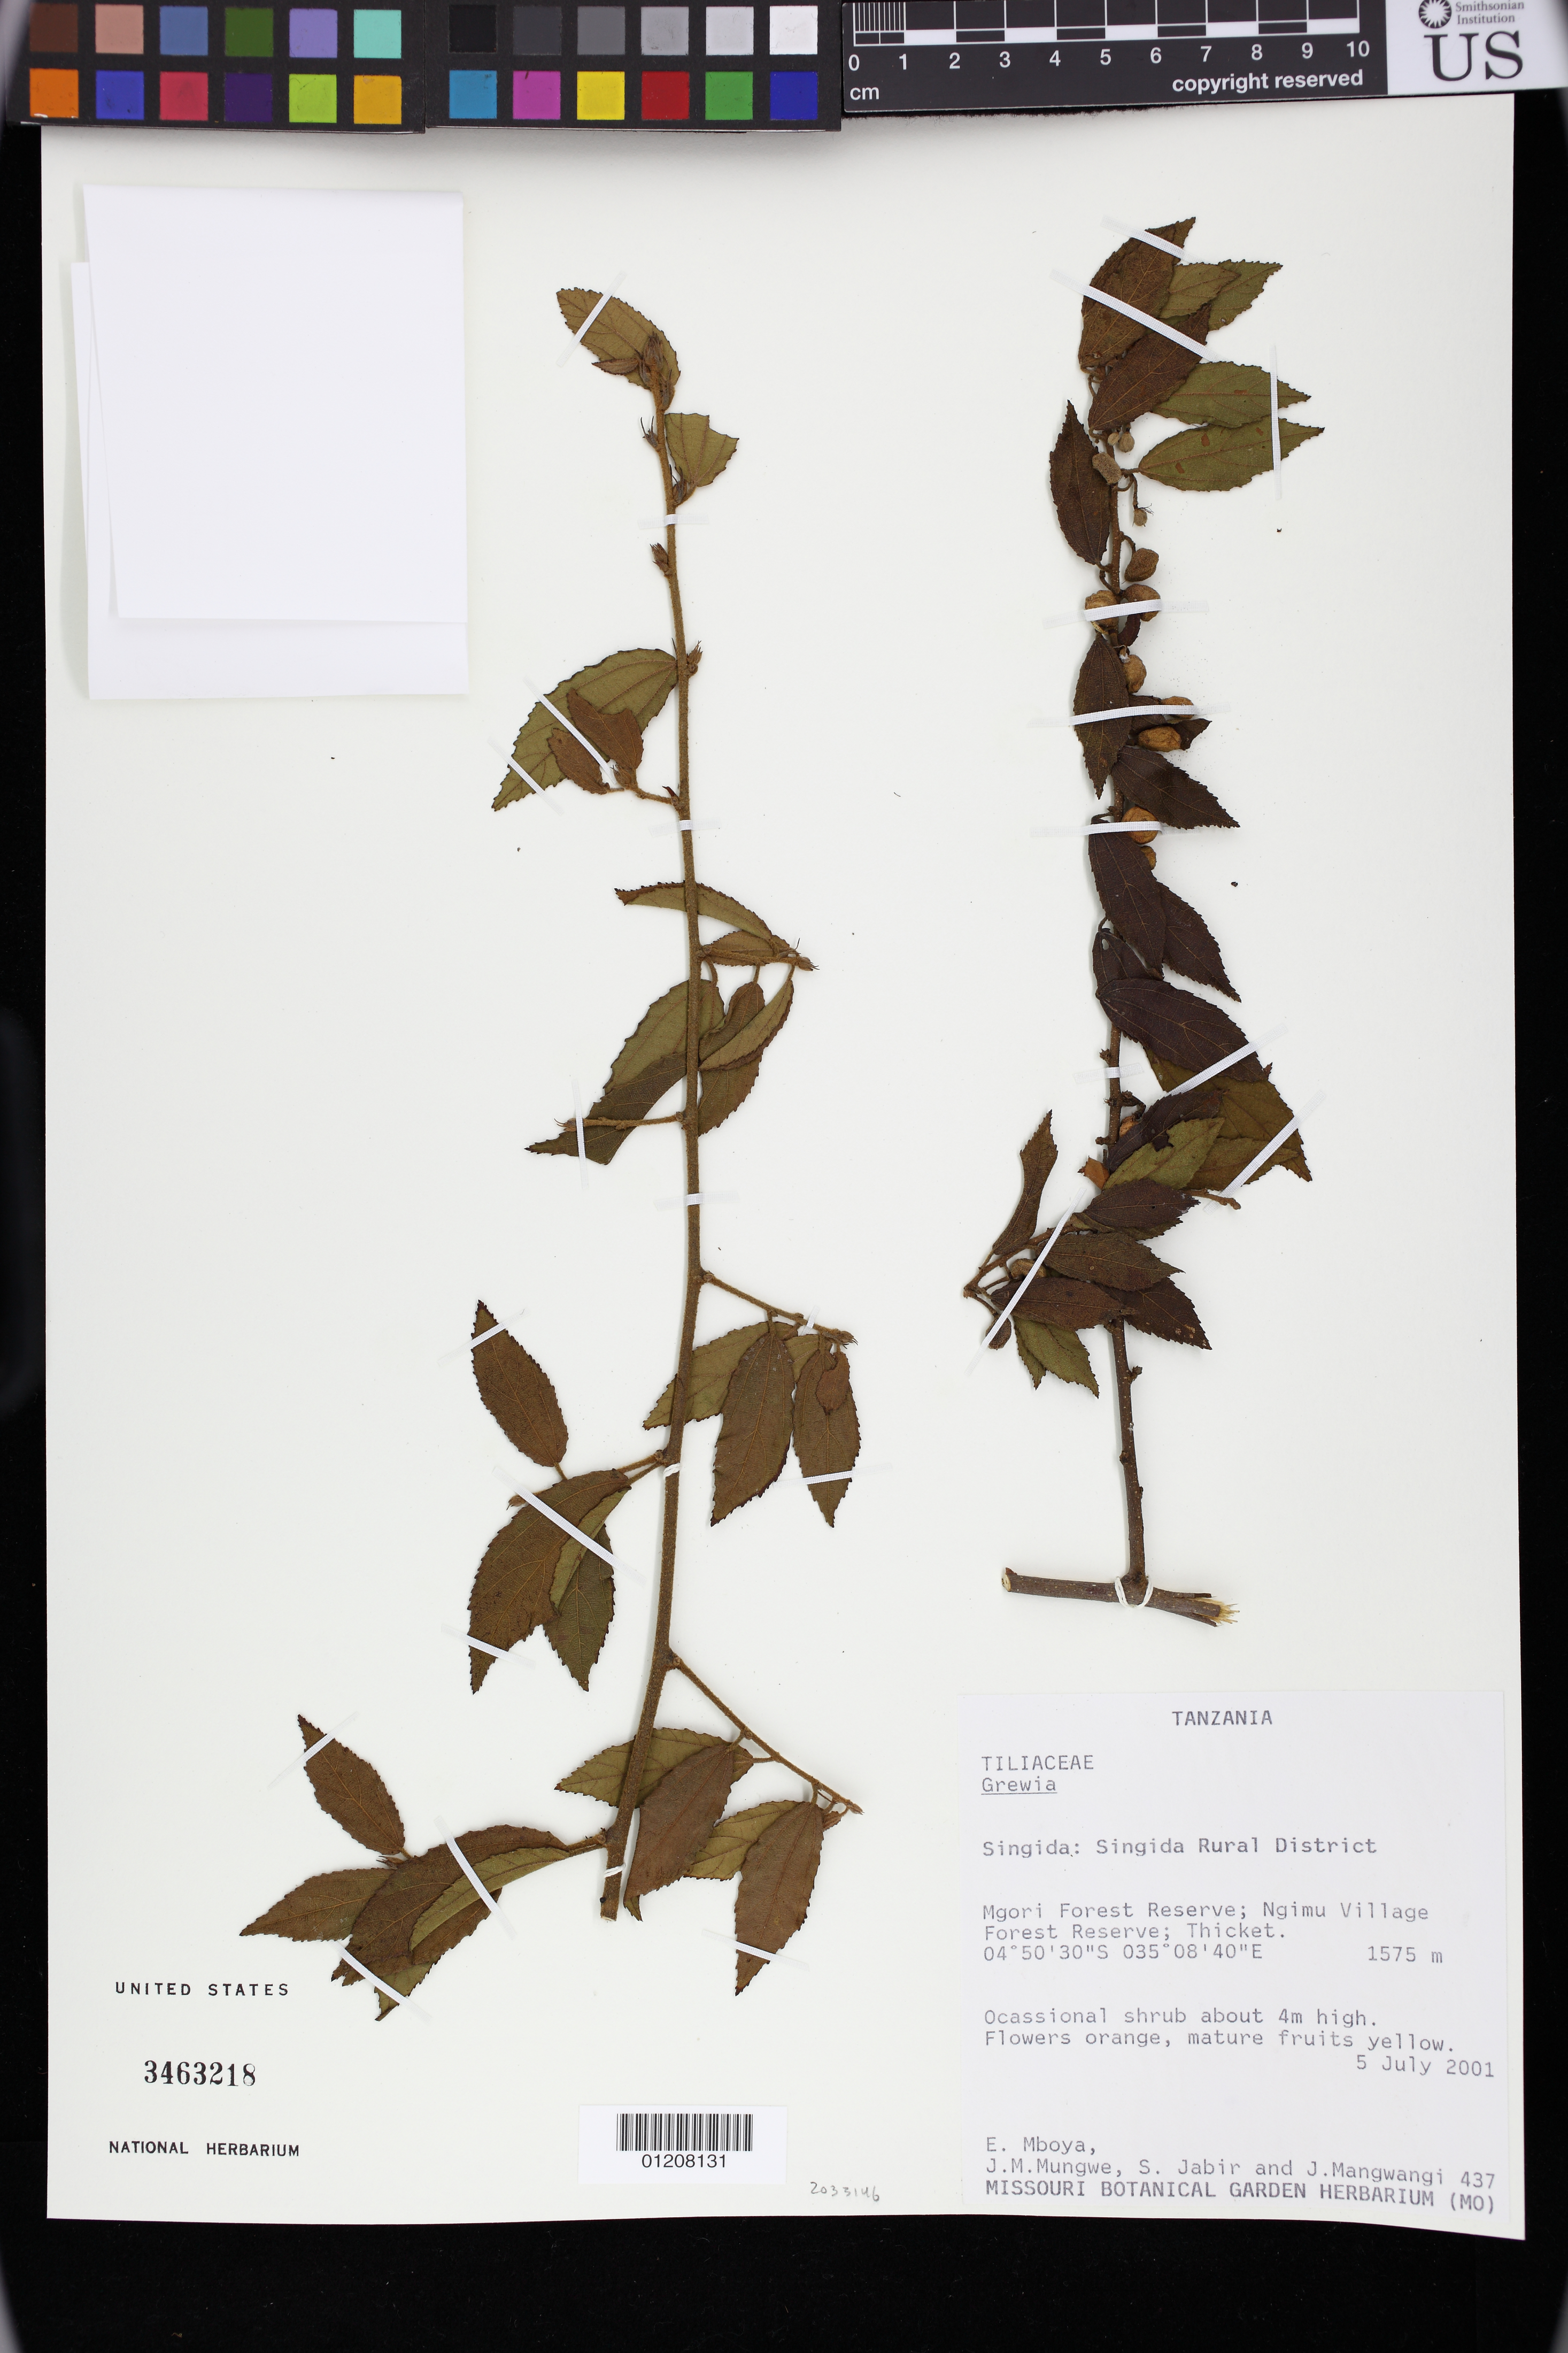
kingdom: Plantae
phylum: Tracheophyta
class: Magnoliopsida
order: Malvales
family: Malvaceae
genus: Grewia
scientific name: Grewia sp.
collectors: E. Mboya, J. Mungwe, M. Jabir & Mangwangi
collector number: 437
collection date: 2001-07-05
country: Tanzania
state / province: Singida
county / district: Singida Rural District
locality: Mgori Forest Reserve; Ngimu Village Forest Reserve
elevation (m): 1575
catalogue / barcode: US 3463218